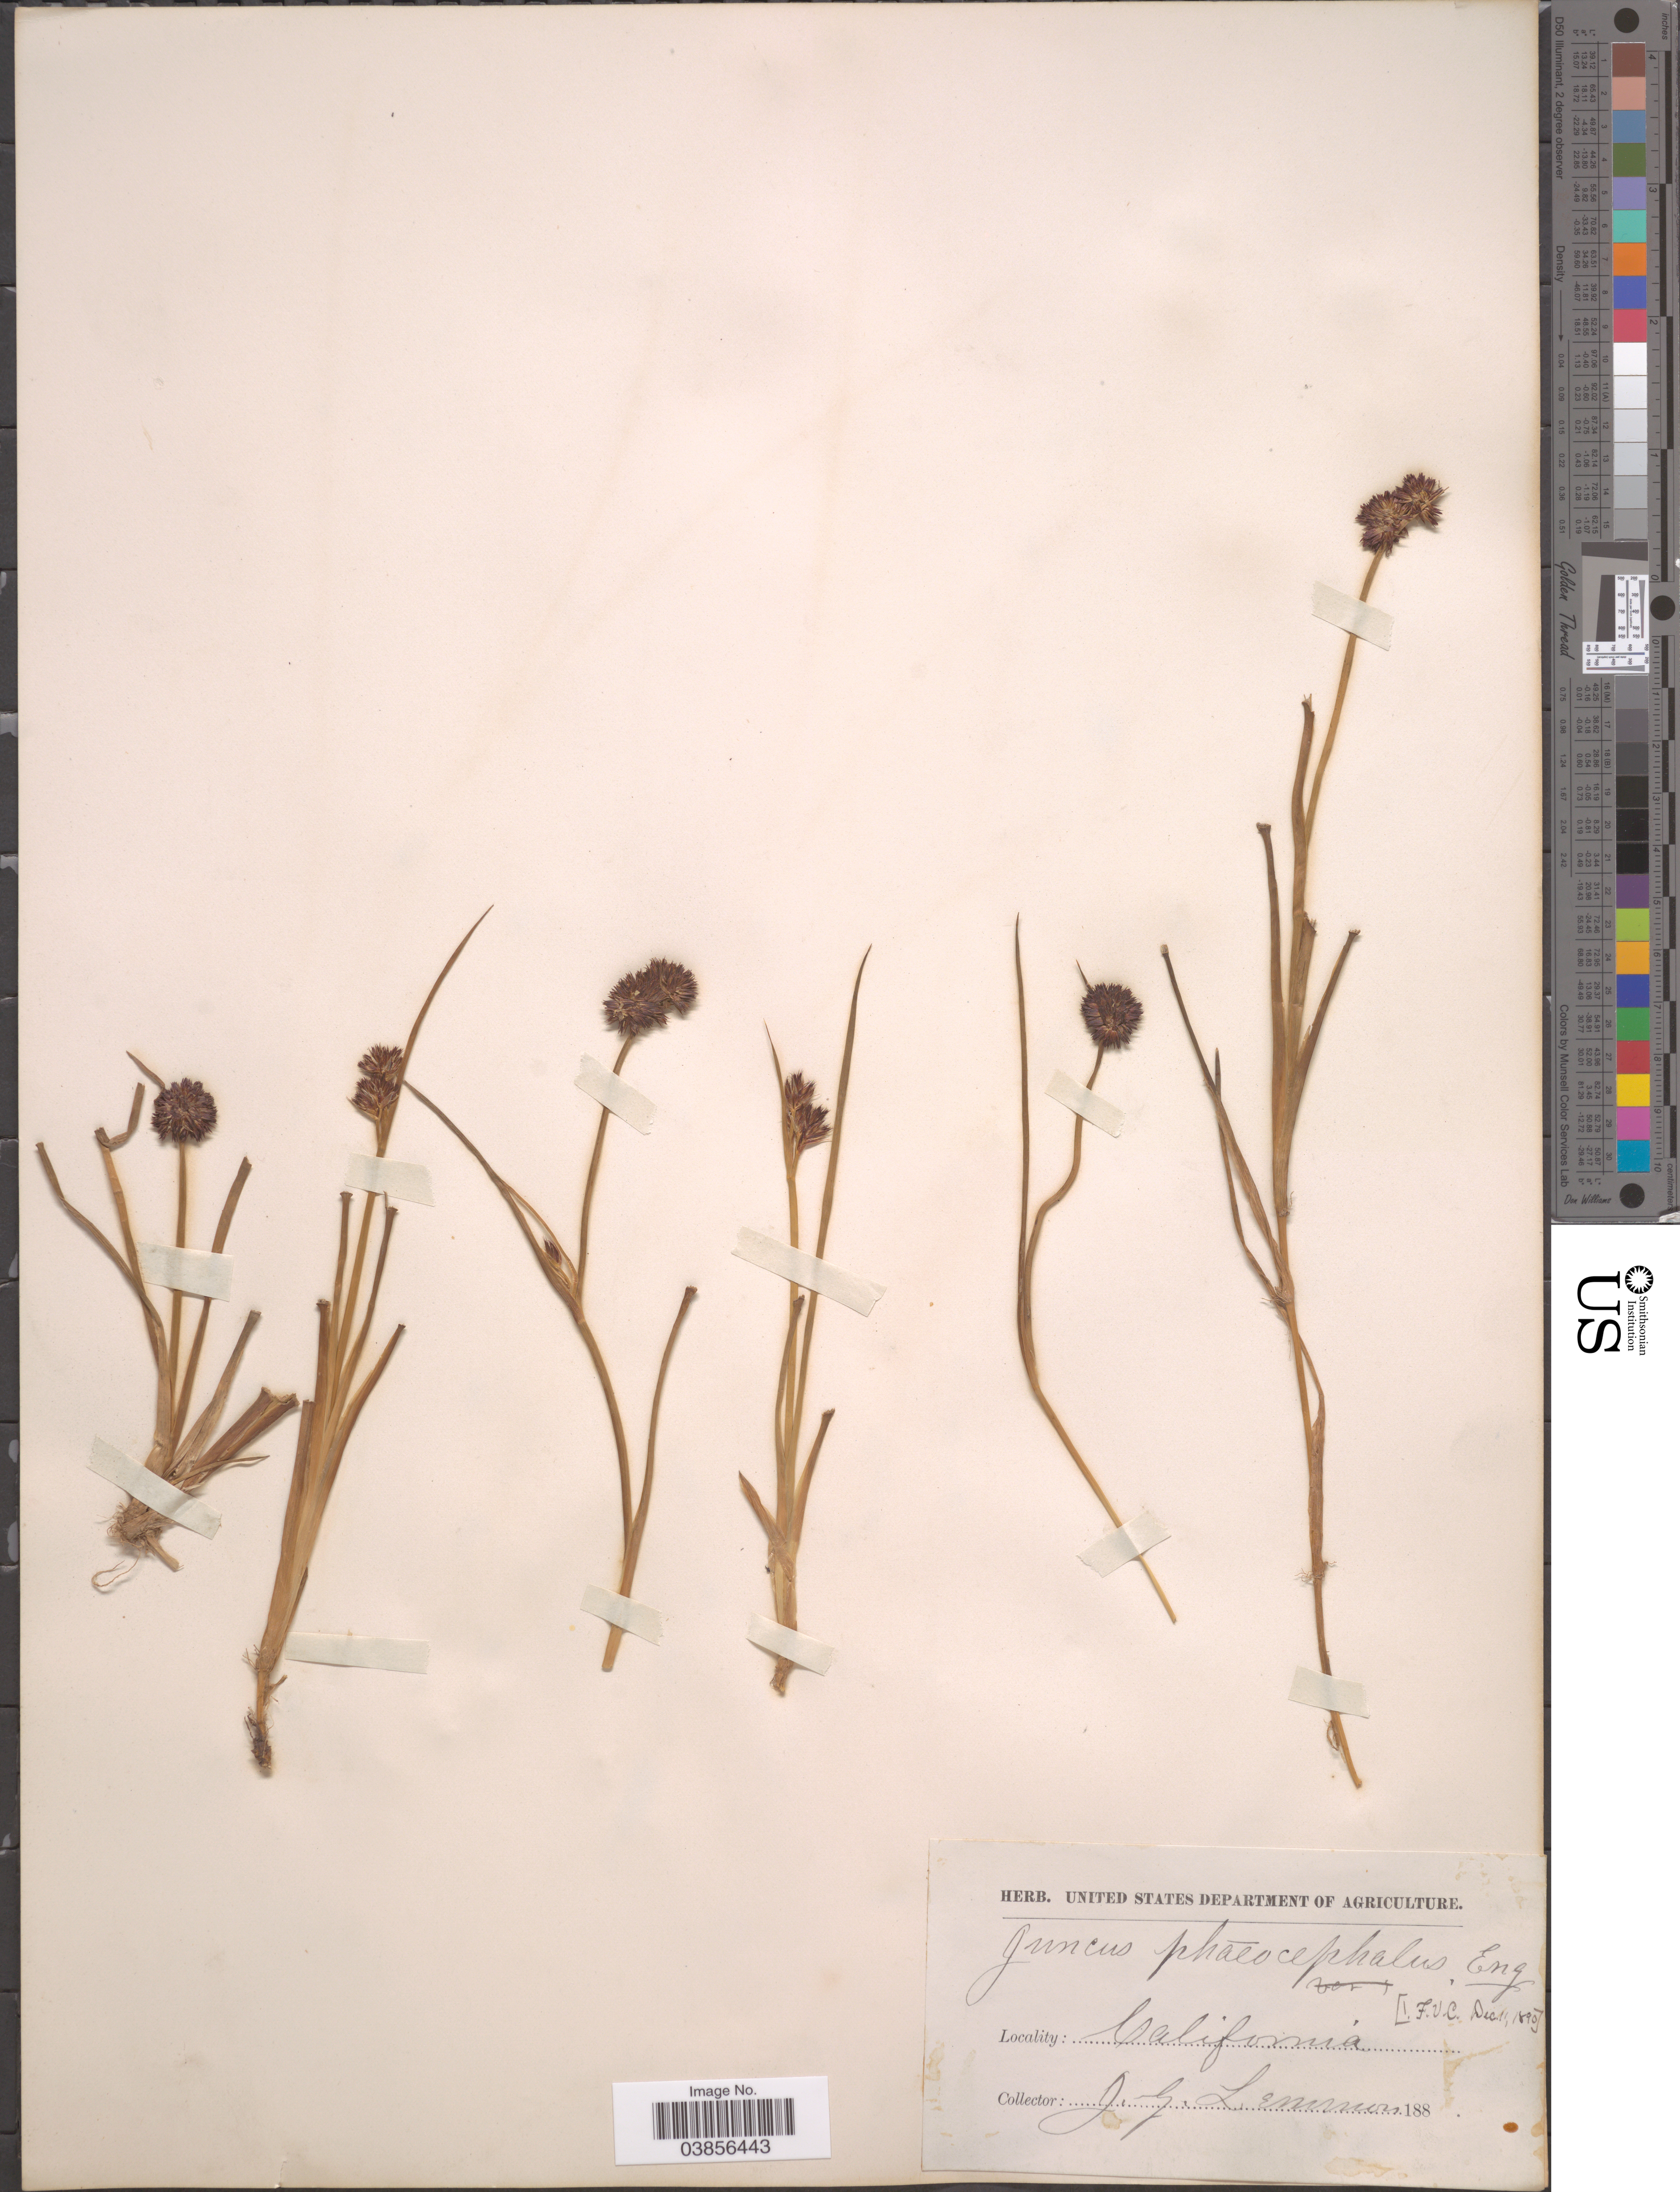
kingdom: Plantae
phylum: Tracheophyta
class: Liliopsida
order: Poales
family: Juncaceae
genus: Juncus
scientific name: Juncus phaeocephalus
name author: Engelm.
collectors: J. Lemmon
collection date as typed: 188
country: United States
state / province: California